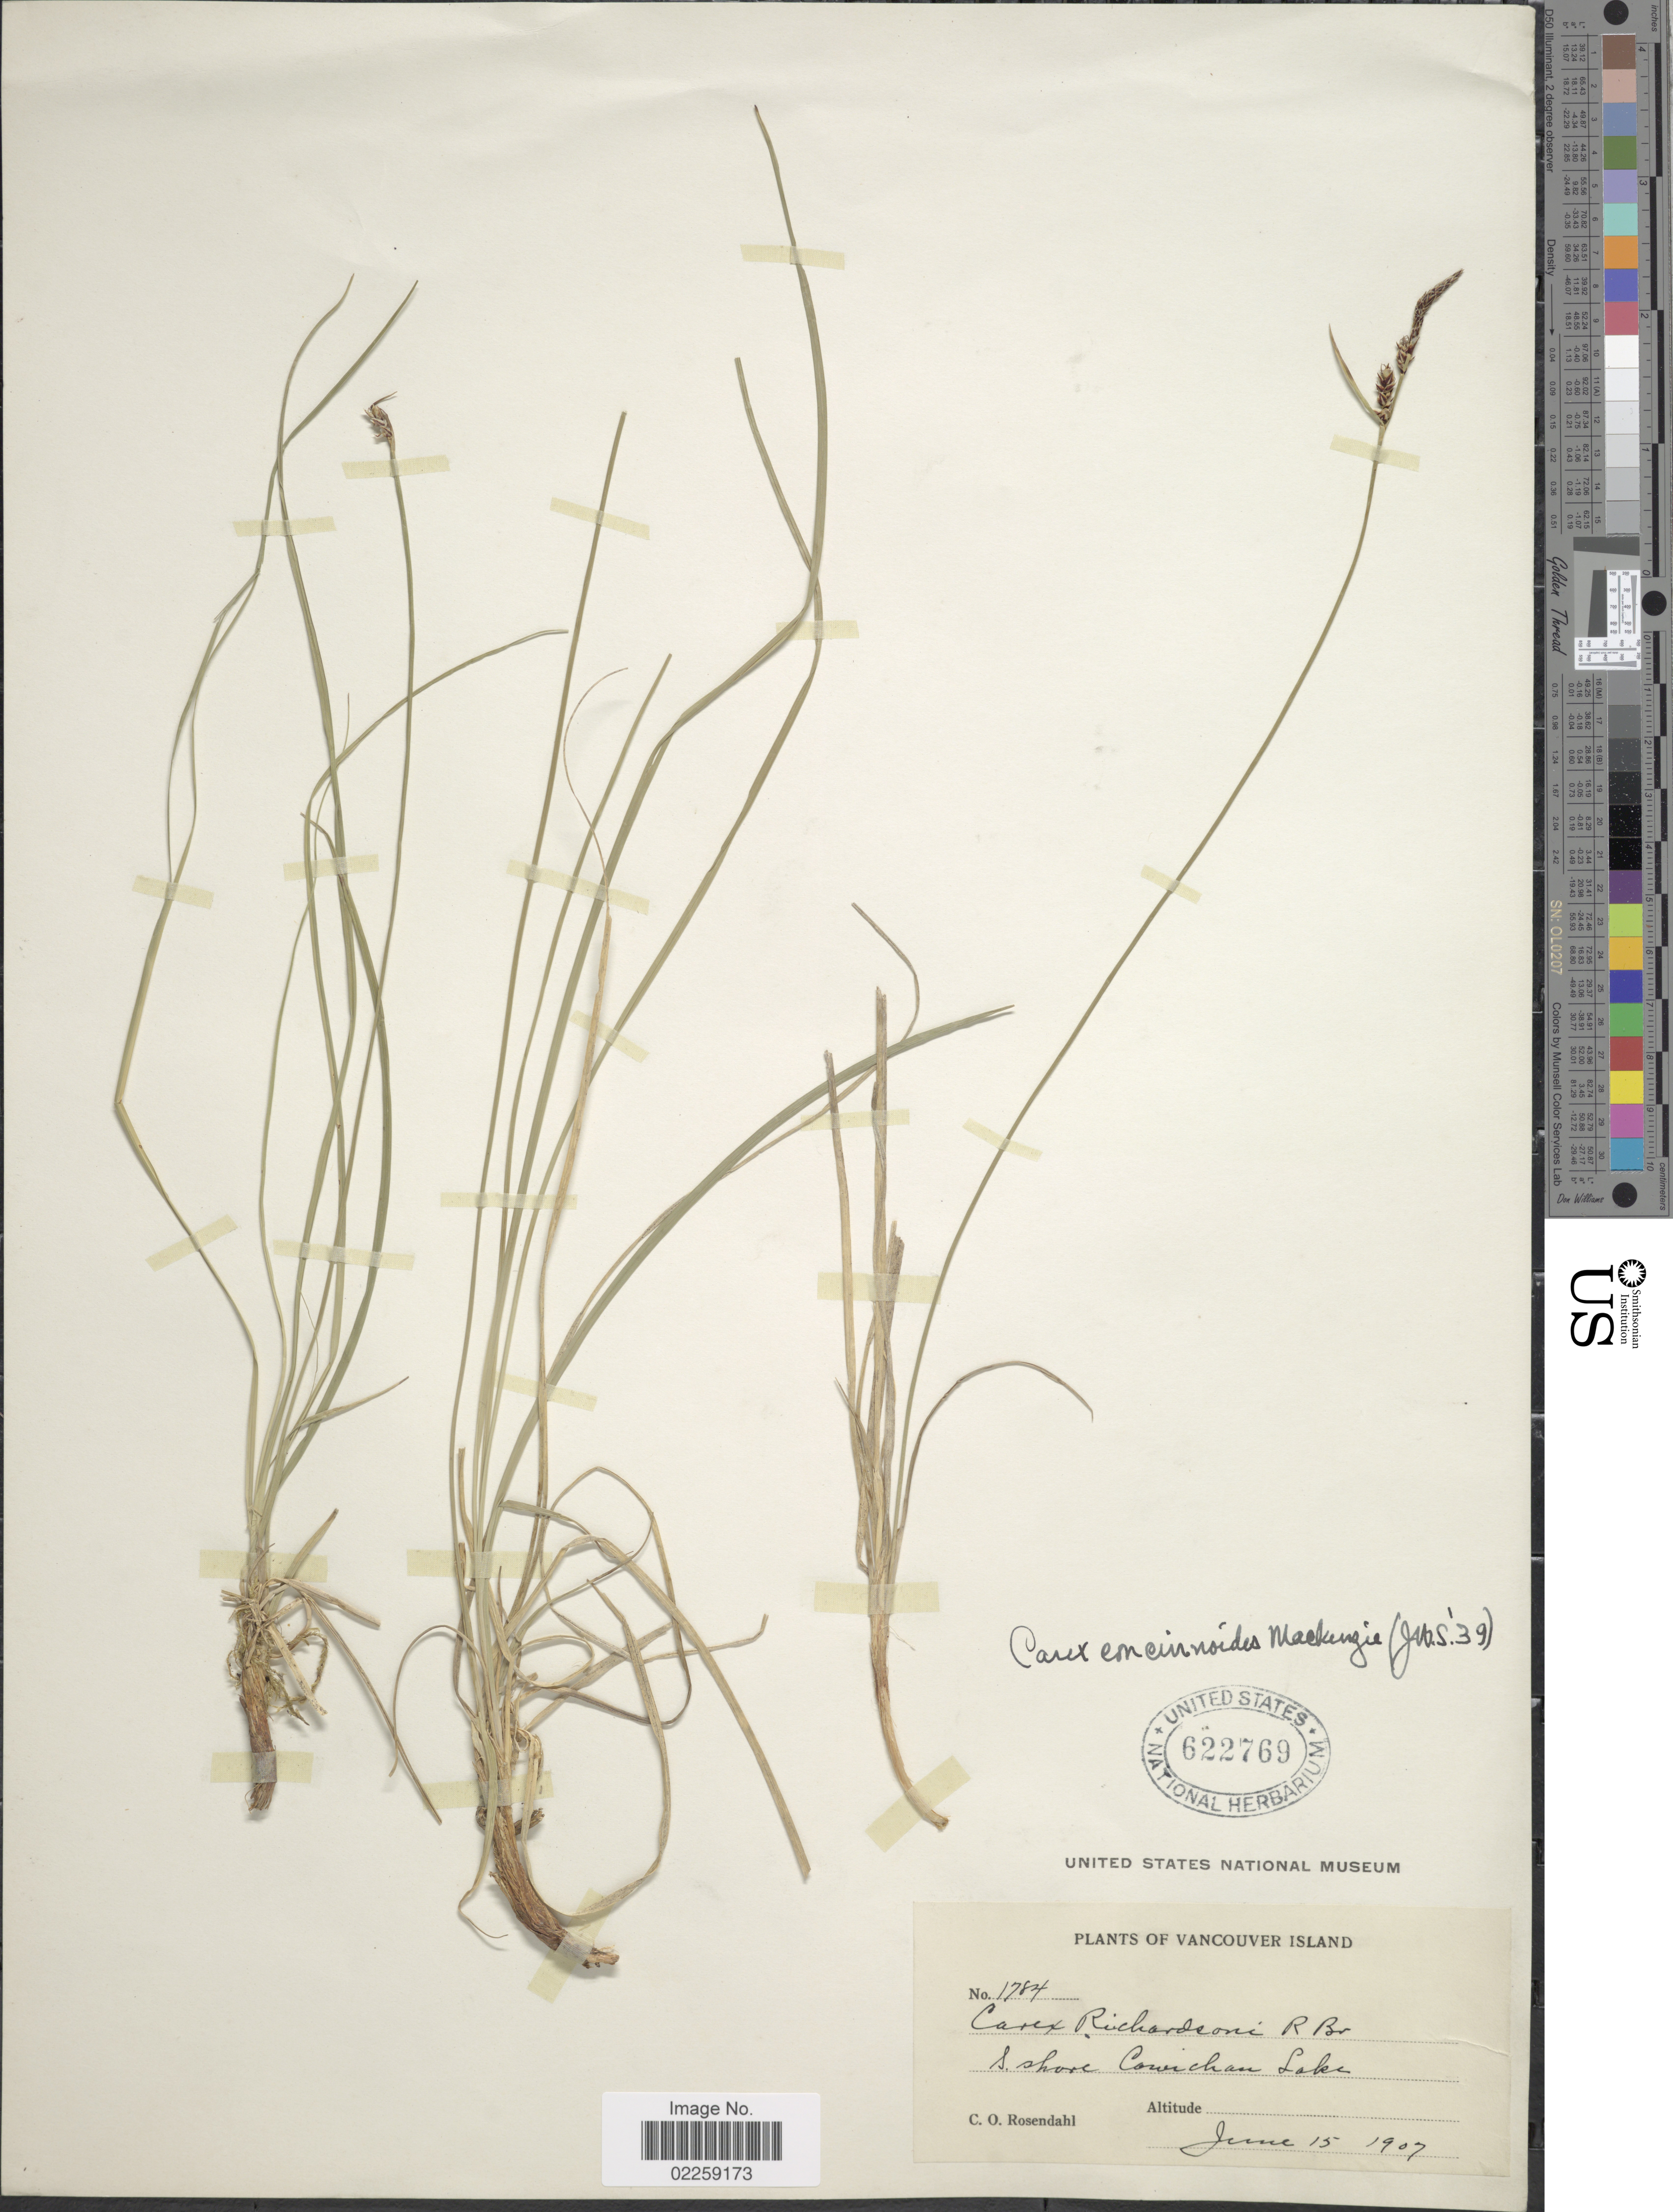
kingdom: Plantae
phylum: Tracheophyta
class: Liliopsida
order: Poales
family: Cyperaceae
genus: Carex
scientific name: Carex concinnoides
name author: Mack.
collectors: C. O. Rosendahl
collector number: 1784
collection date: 1907-06-15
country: Canada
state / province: British Columbia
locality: Vancouver Island. S. shore Cowichan Lake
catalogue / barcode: US 622769